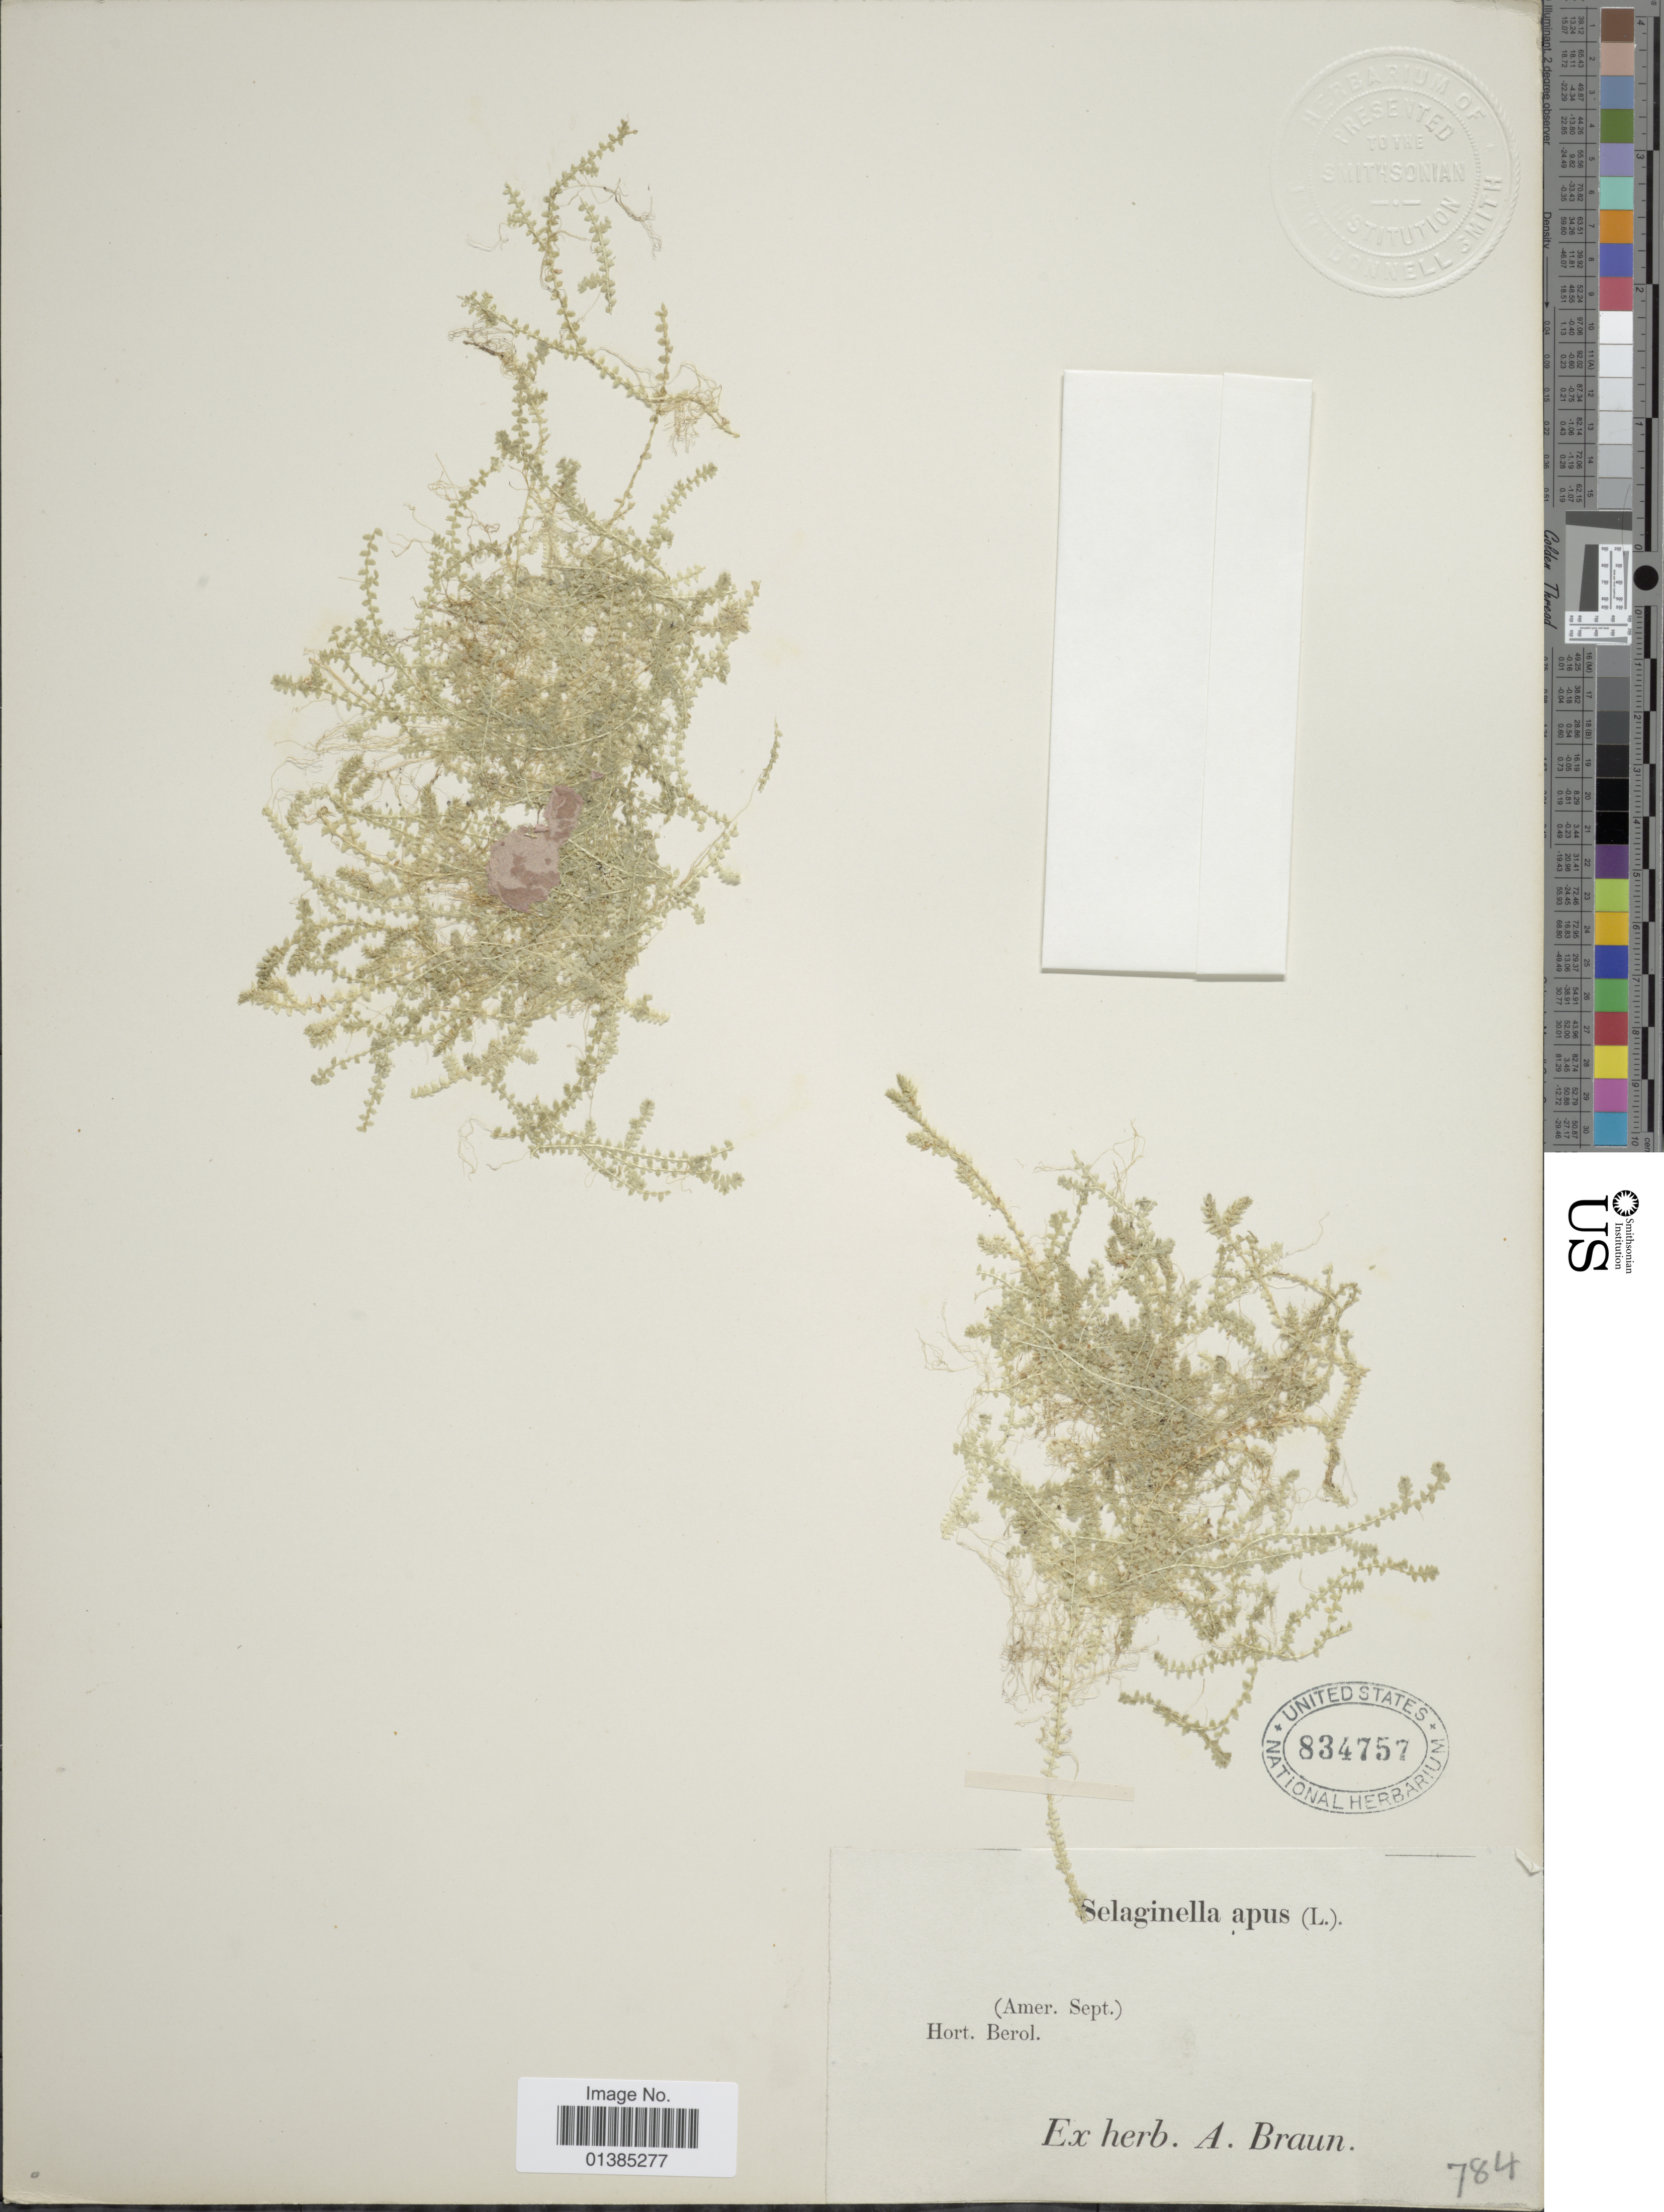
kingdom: Plantae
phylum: Tracheophyta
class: Lycopodiopsida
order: Selaginellales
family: Selaginellaceae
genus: Selaginella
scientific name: Selaginella apus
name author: Spring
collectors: ex herb. A. Braun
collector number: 784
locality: (Amer. Sept.). Hort. Berol.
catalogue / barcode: US 834757